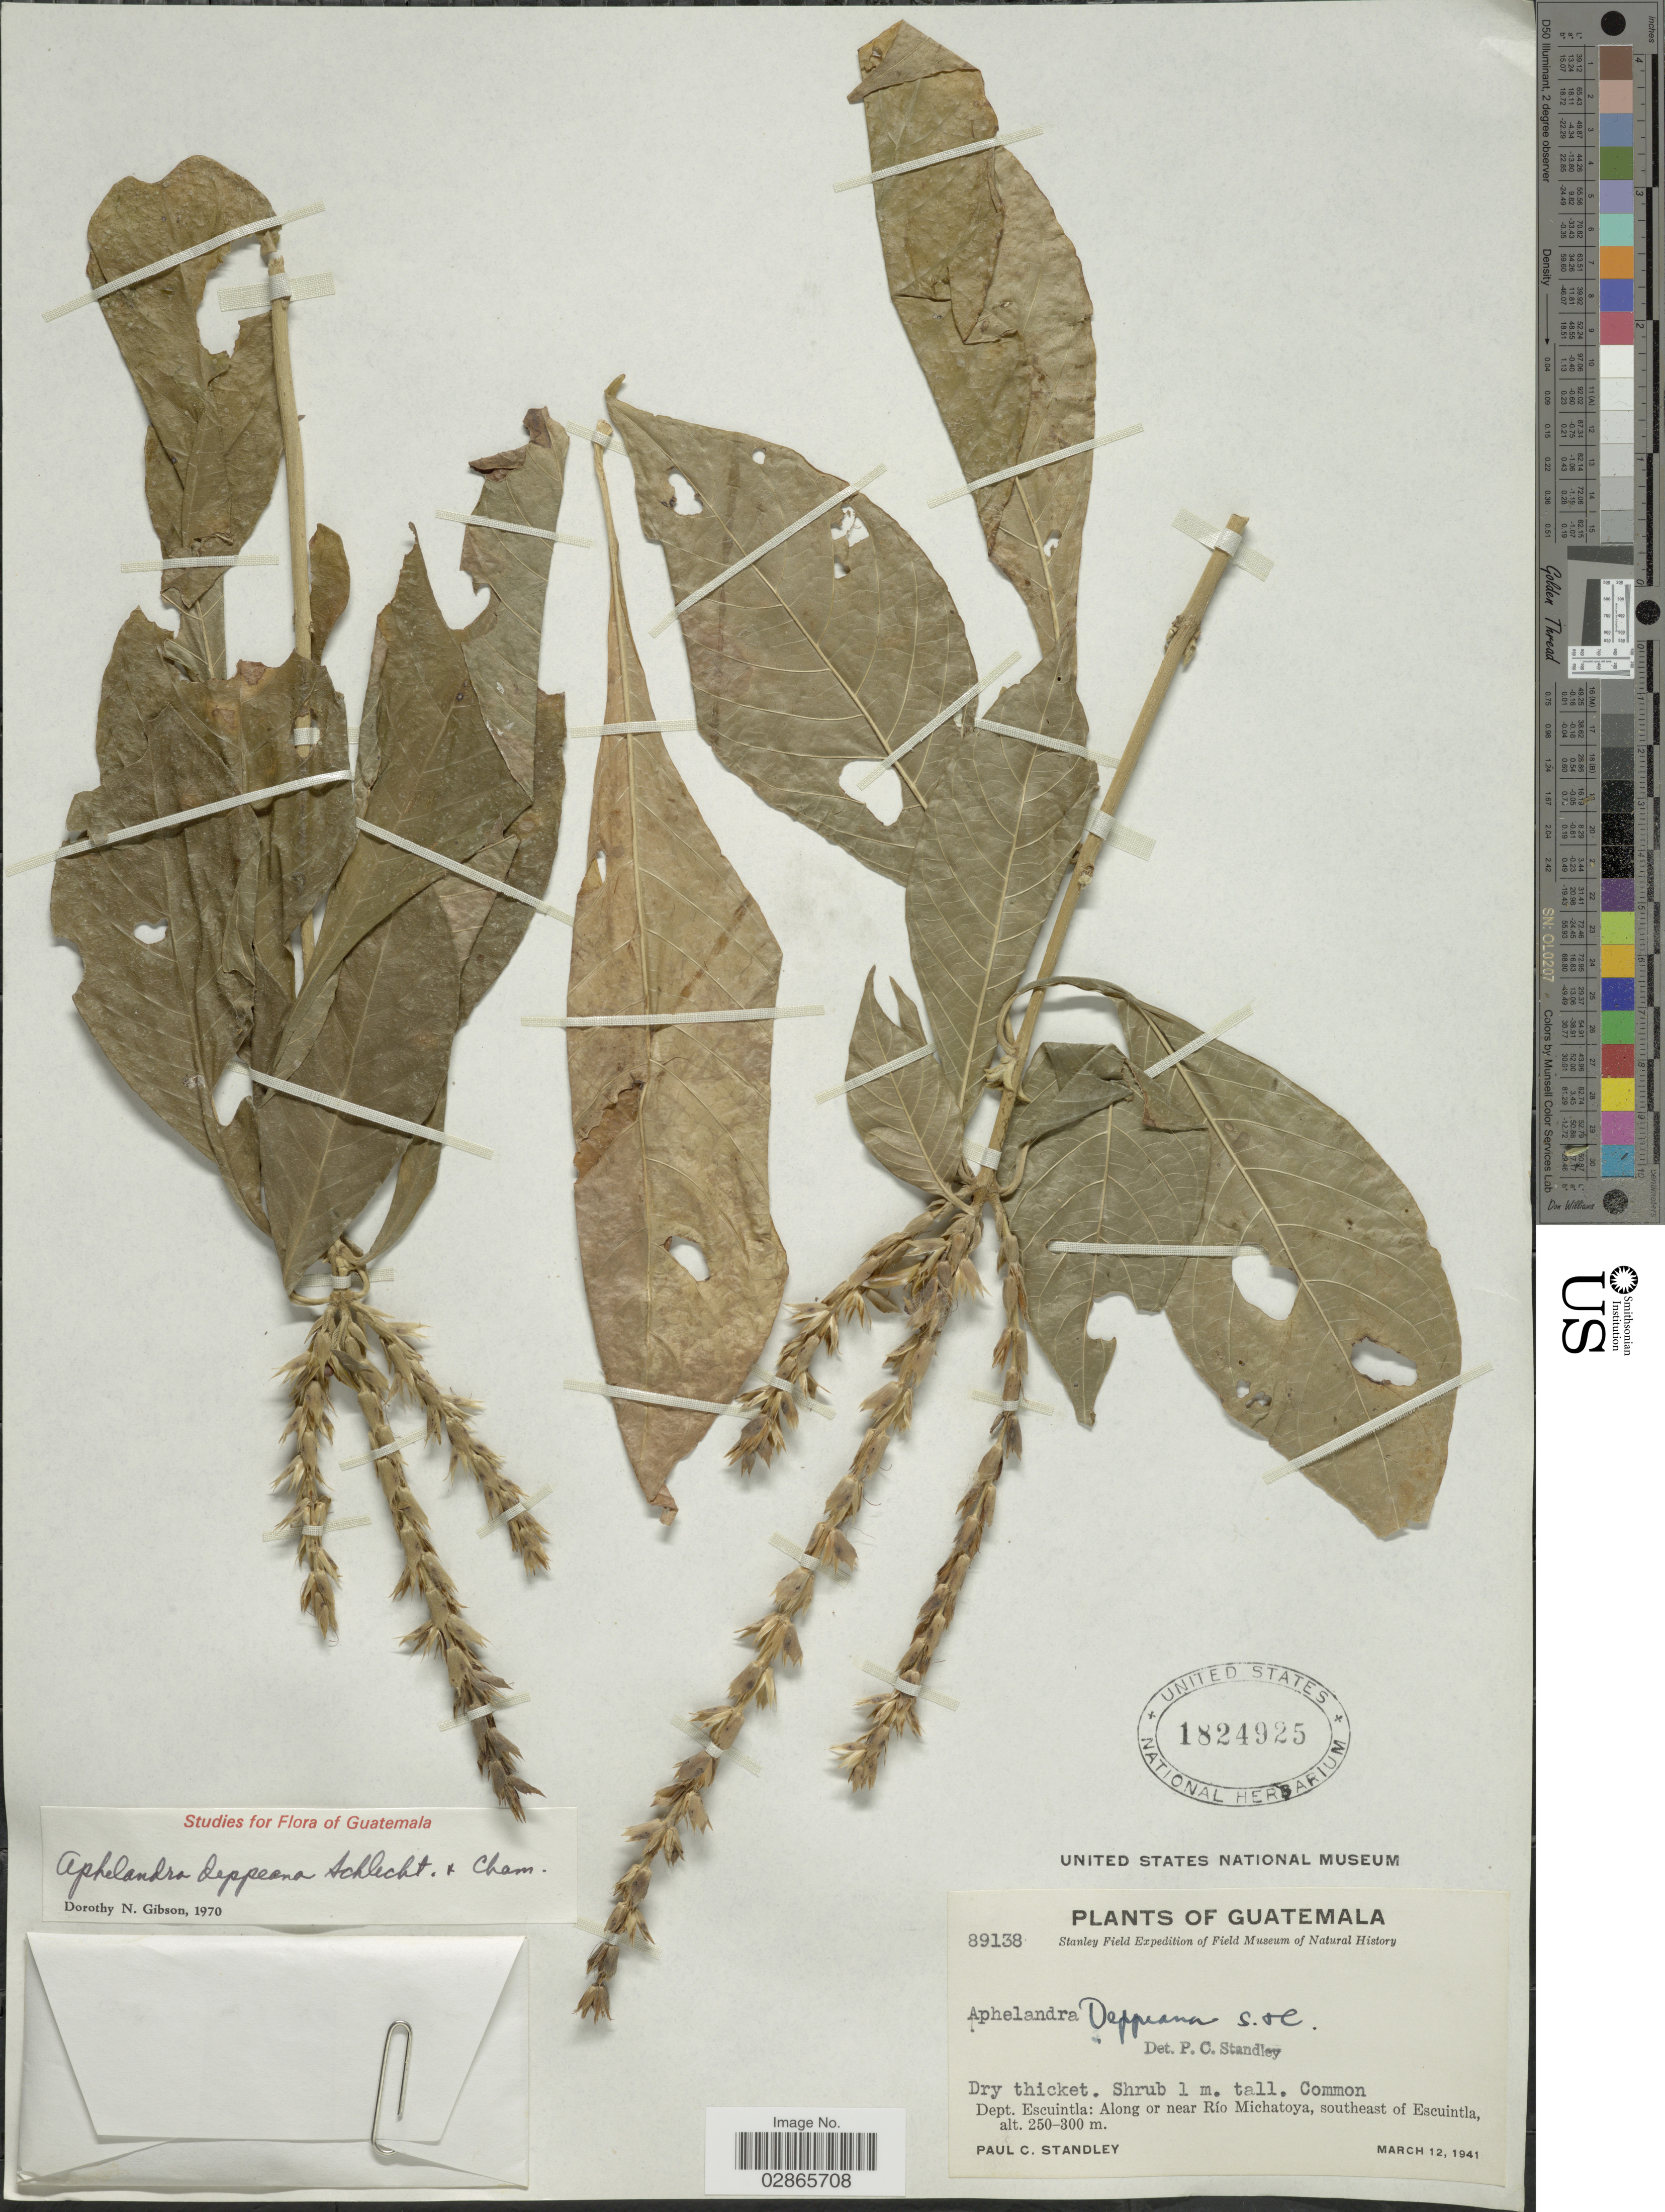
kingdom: Plantae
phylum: Tracheophyta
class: Magnoliopsida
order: Lamiales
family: Acanthaceae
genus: Aphelandra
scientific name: Aphelandra deppeana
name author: Schltdl. & Cham.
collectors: P. C. Standley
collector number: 89138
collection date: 1941-03-12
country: Guatemala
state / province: Escuintla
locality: Dept. Escuintla: Along or near Río Michatoya, southeast of Escuintla.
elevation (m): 250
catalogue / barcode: US 1824925